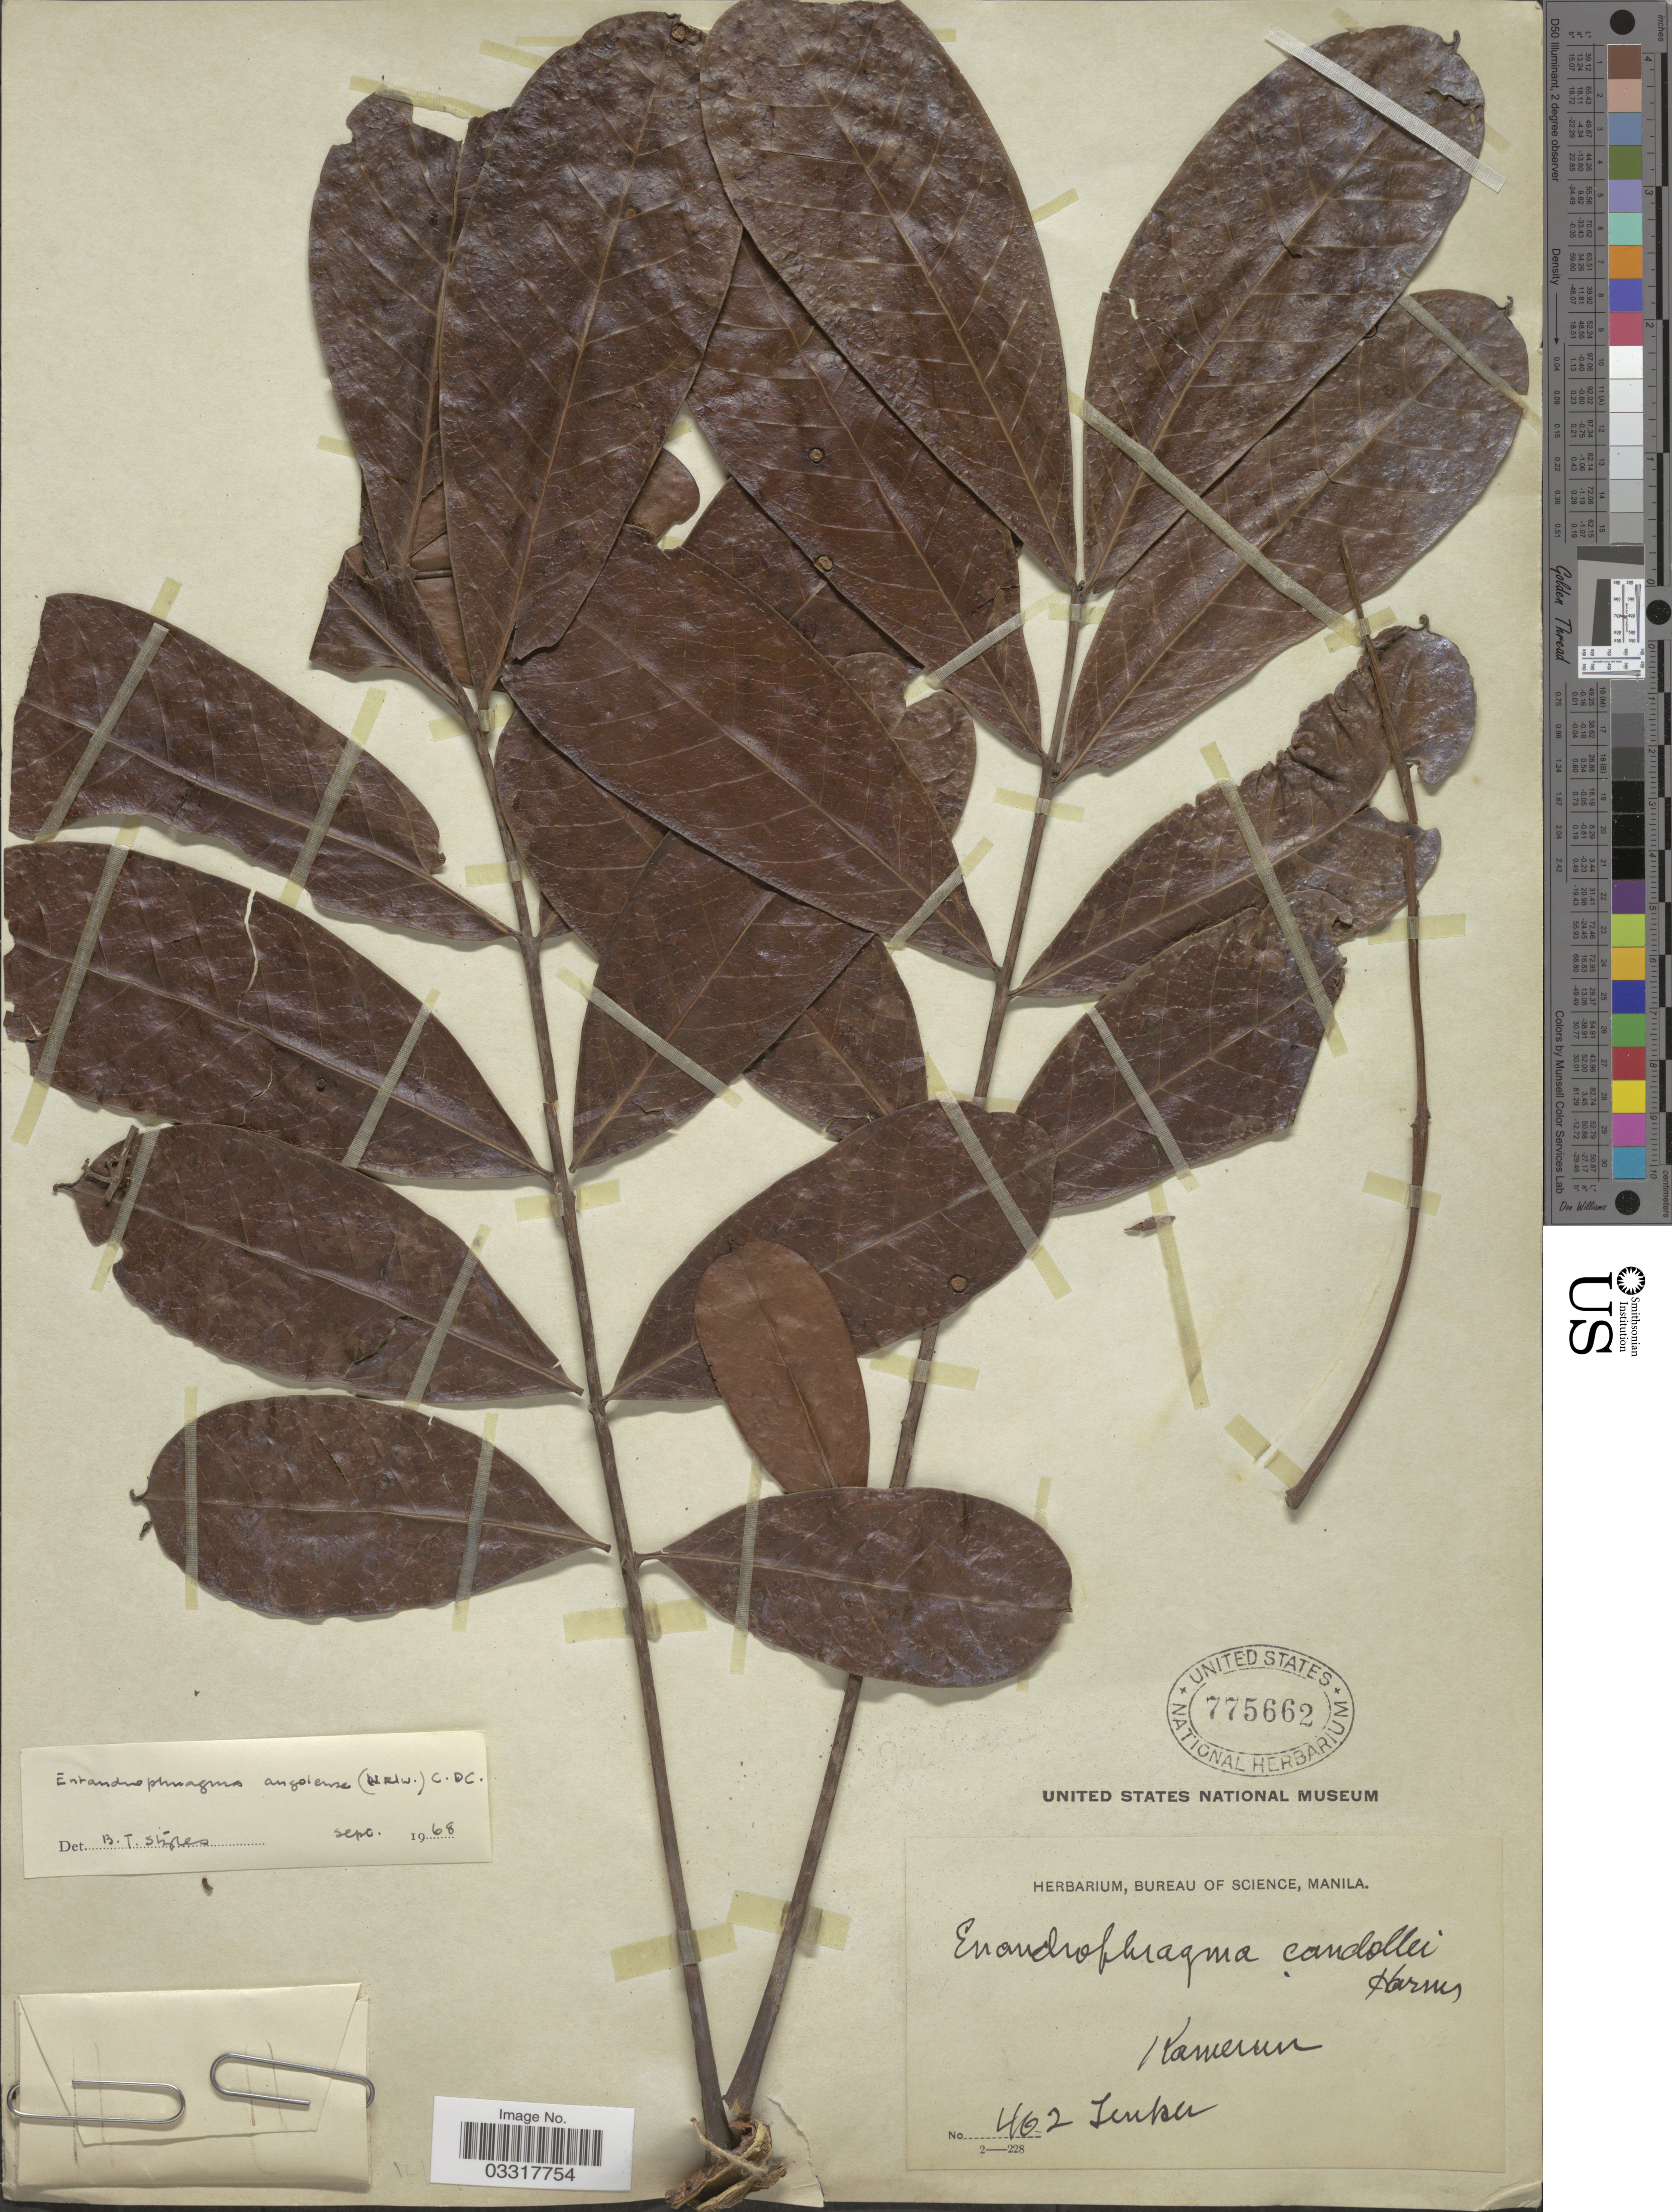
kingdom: Plantae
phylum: Tracheophyta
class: Magnoliopsida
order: Sapindales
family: Meliaceae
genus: Entandrophragma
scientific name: Entandrophragma angolense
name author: (Welw.) C. DC.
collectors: Zenker, --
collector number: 462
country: Cameroon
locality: Kamerun.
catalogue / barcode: US 775662